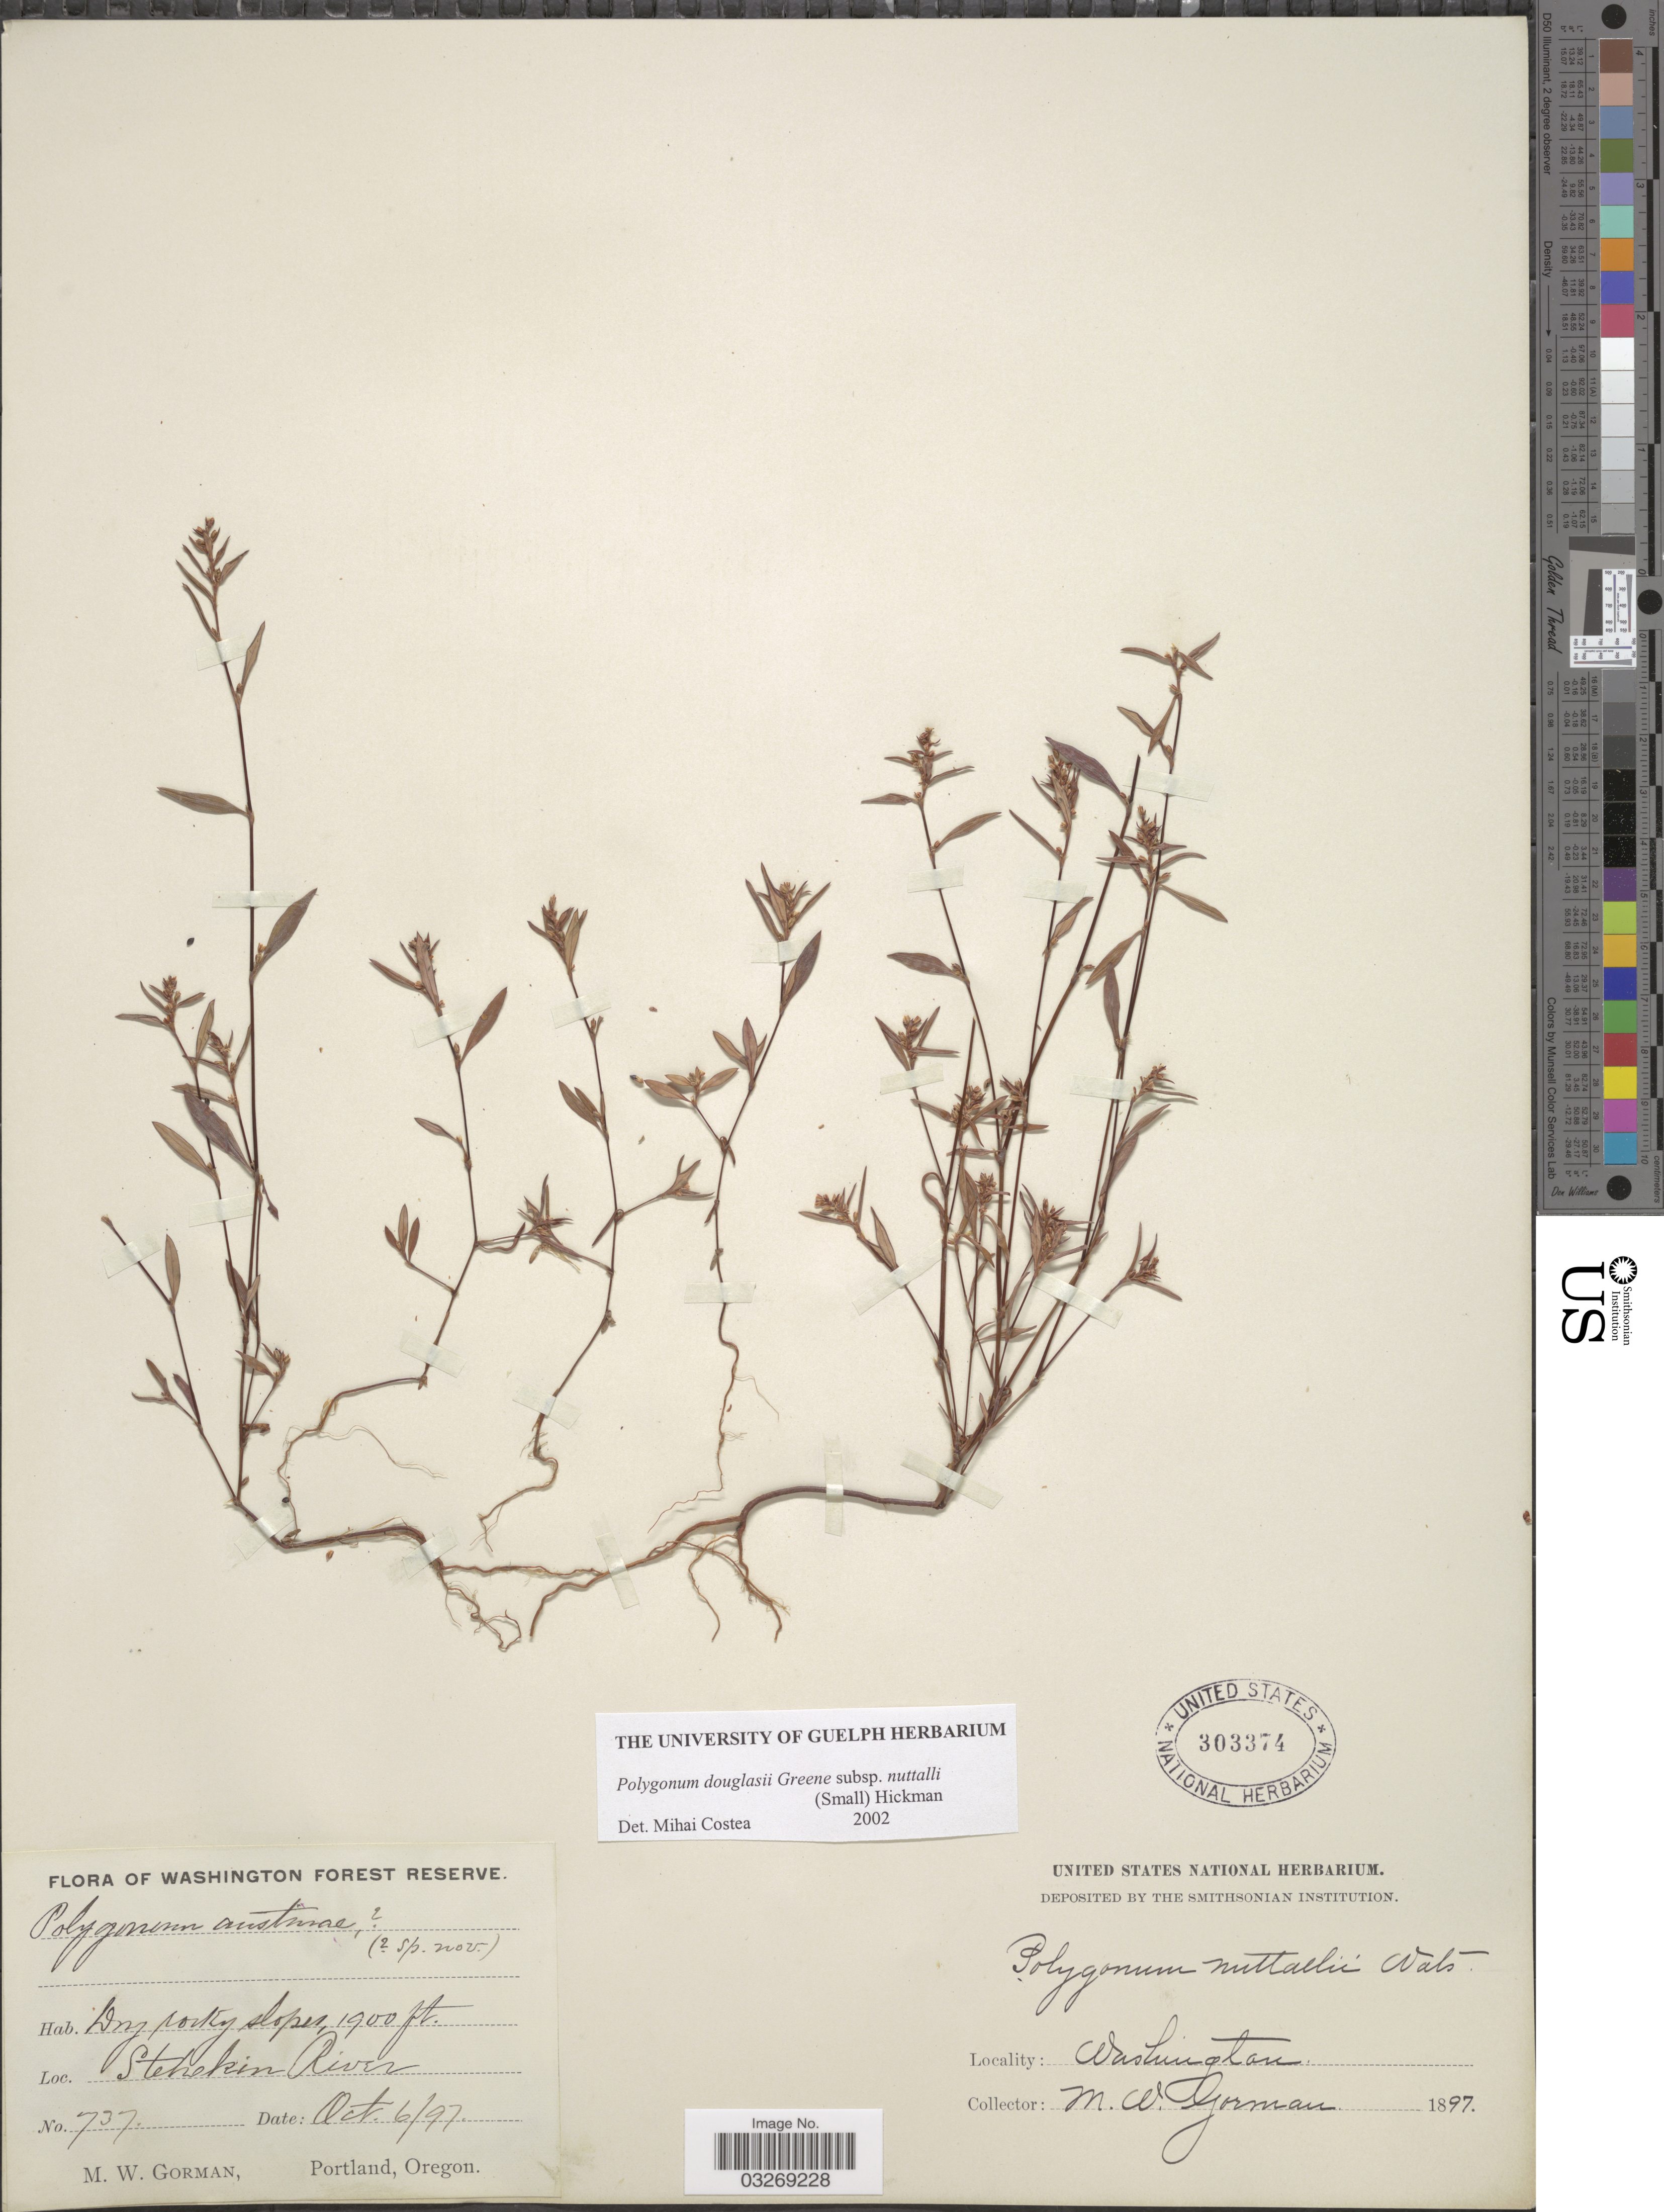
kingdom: Plantae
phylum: Tracheophyta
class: Magnoliopsida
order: Caryophyllales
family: Polygonaceae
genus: Polygonum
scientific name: Polygonum douglasii subsp. nuttallii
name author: (Small) Hickman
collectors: M. W. Gorman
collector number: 737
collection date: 1897-10-06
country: United States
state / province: Washington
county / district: Chelan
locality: Stehekin River.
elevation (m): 579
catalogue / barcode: US 303374